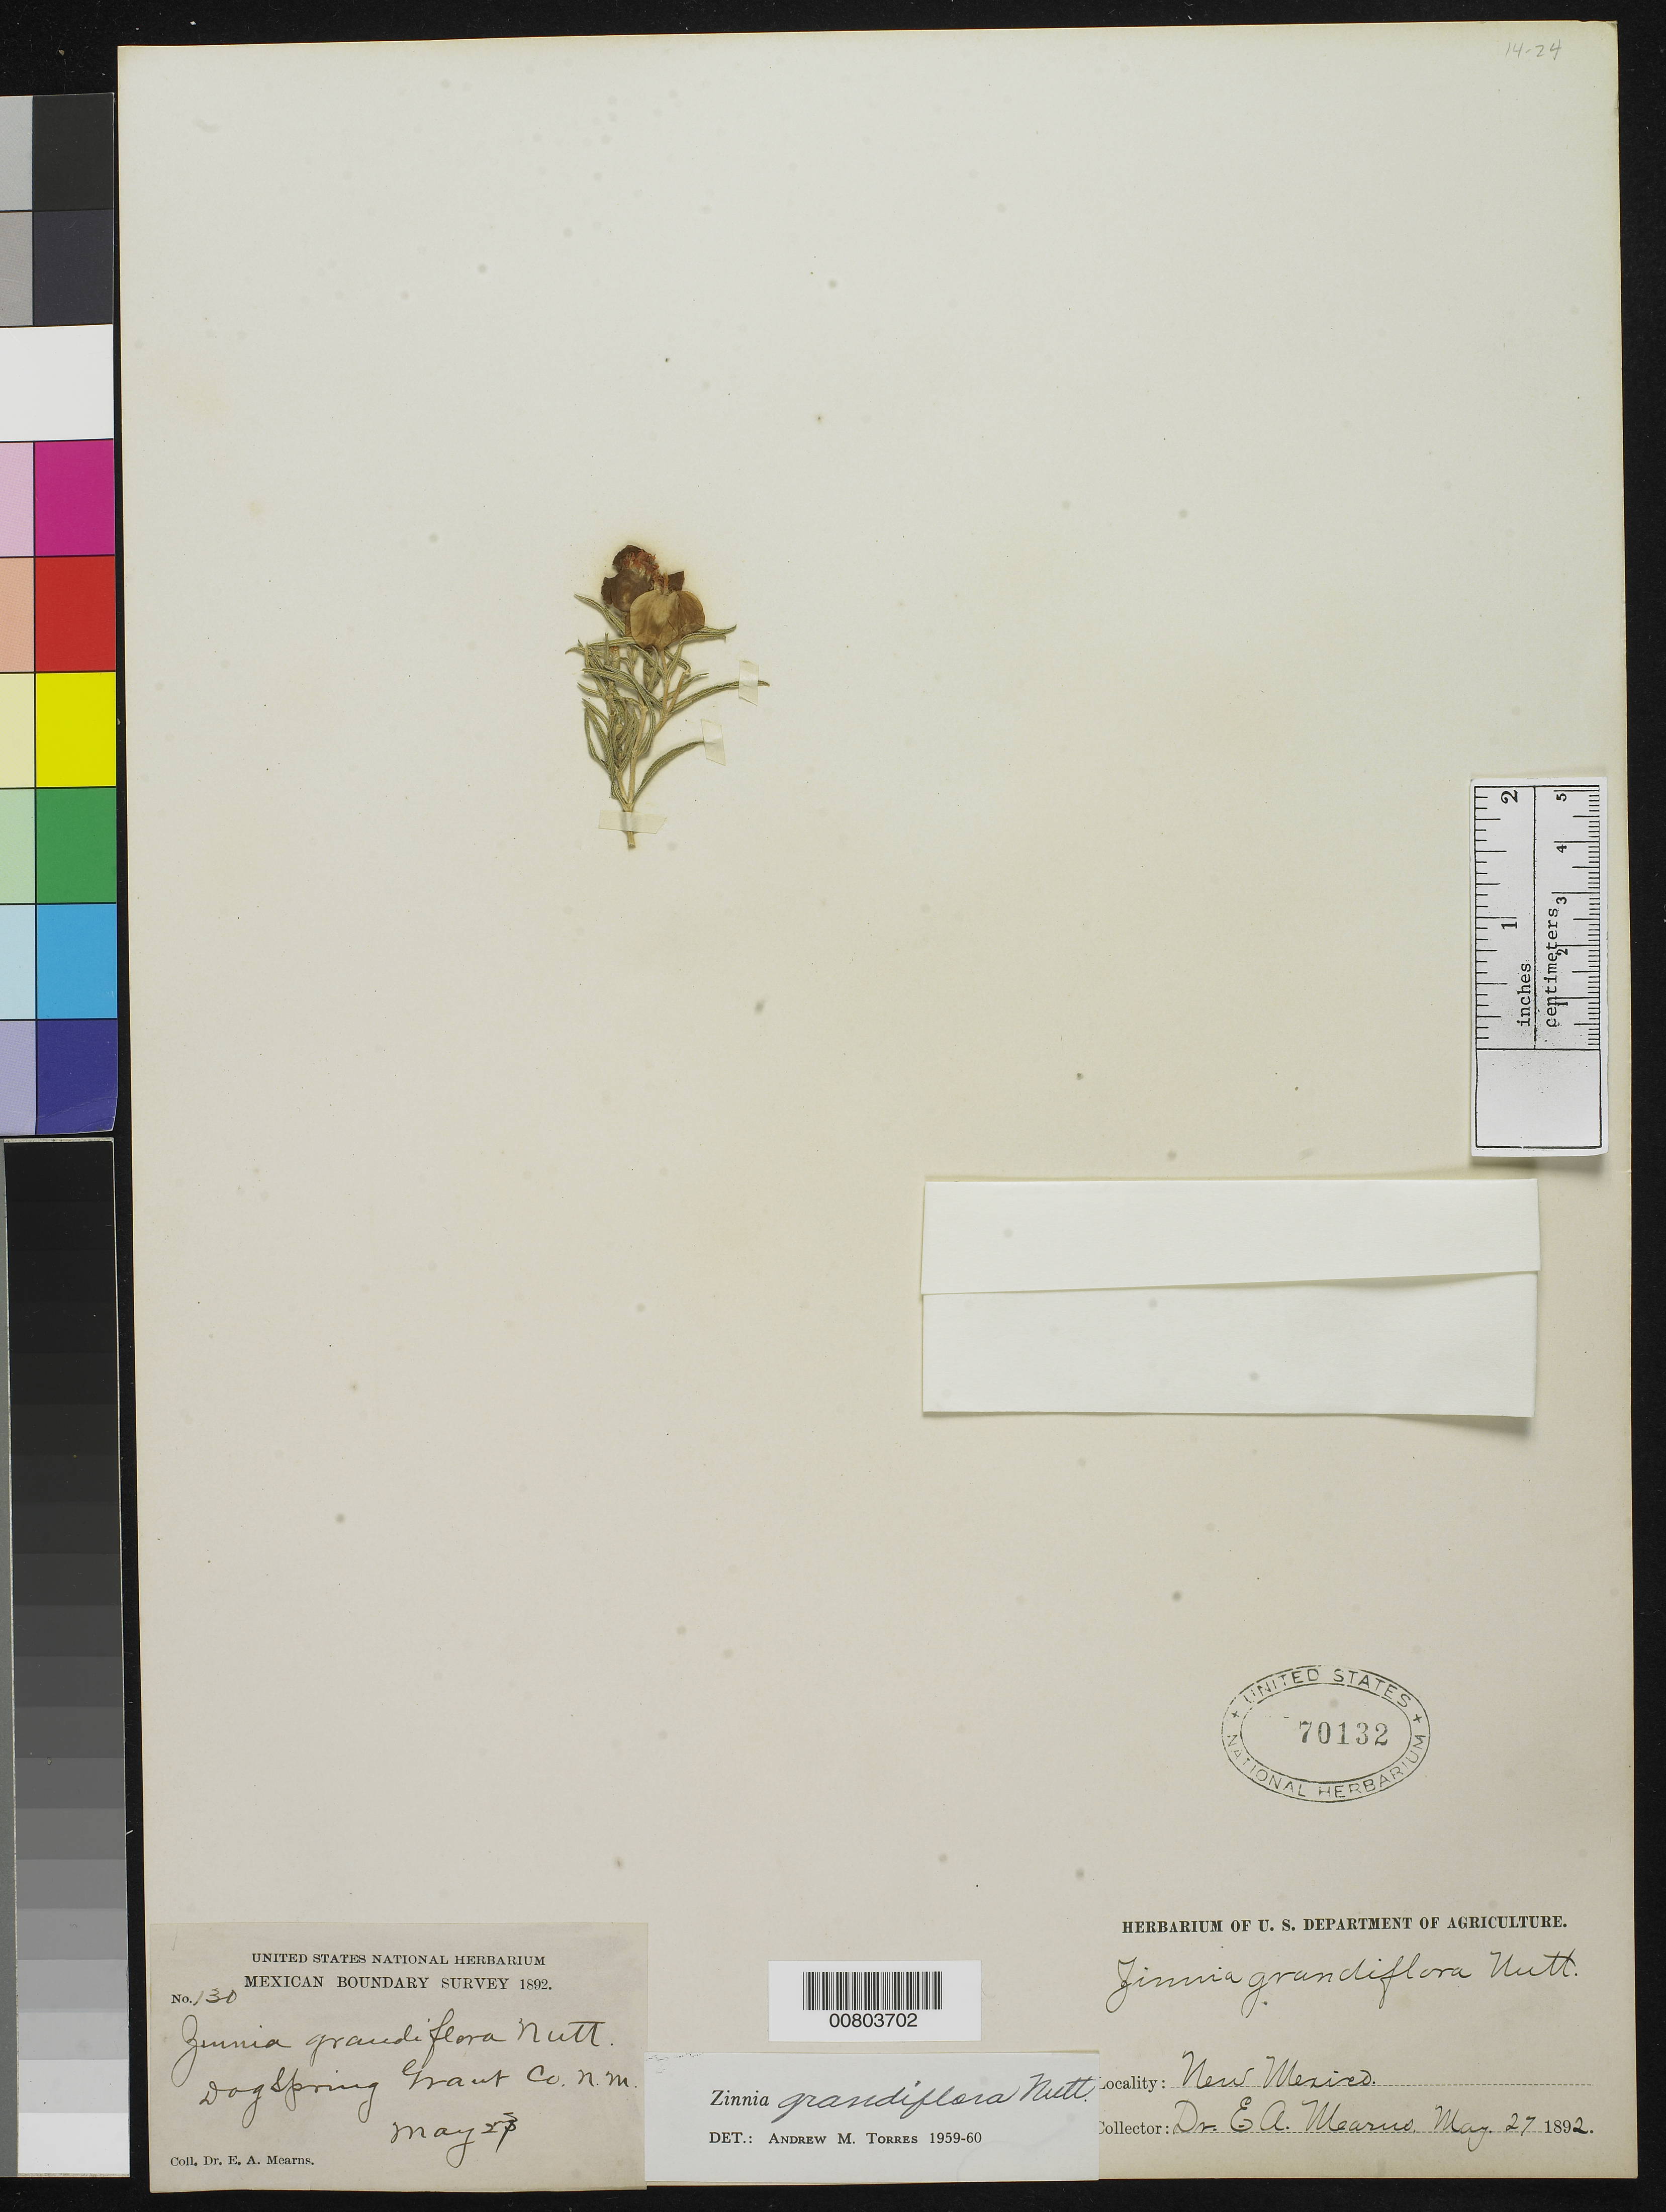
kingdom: Plantae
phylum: Tracheophyta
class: Magnoliopsida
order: Asterales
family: Asteraceae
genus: Zinnia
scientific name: Zinnia grandiflora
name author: Nutt.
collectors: E. A. Mearns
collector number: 130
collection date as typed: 25 May 1892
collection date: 1892-05-25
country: United States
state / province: New Mexico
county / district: Grant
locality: Dog Spring, Grant County, New Mexico.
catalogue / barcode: US 70132